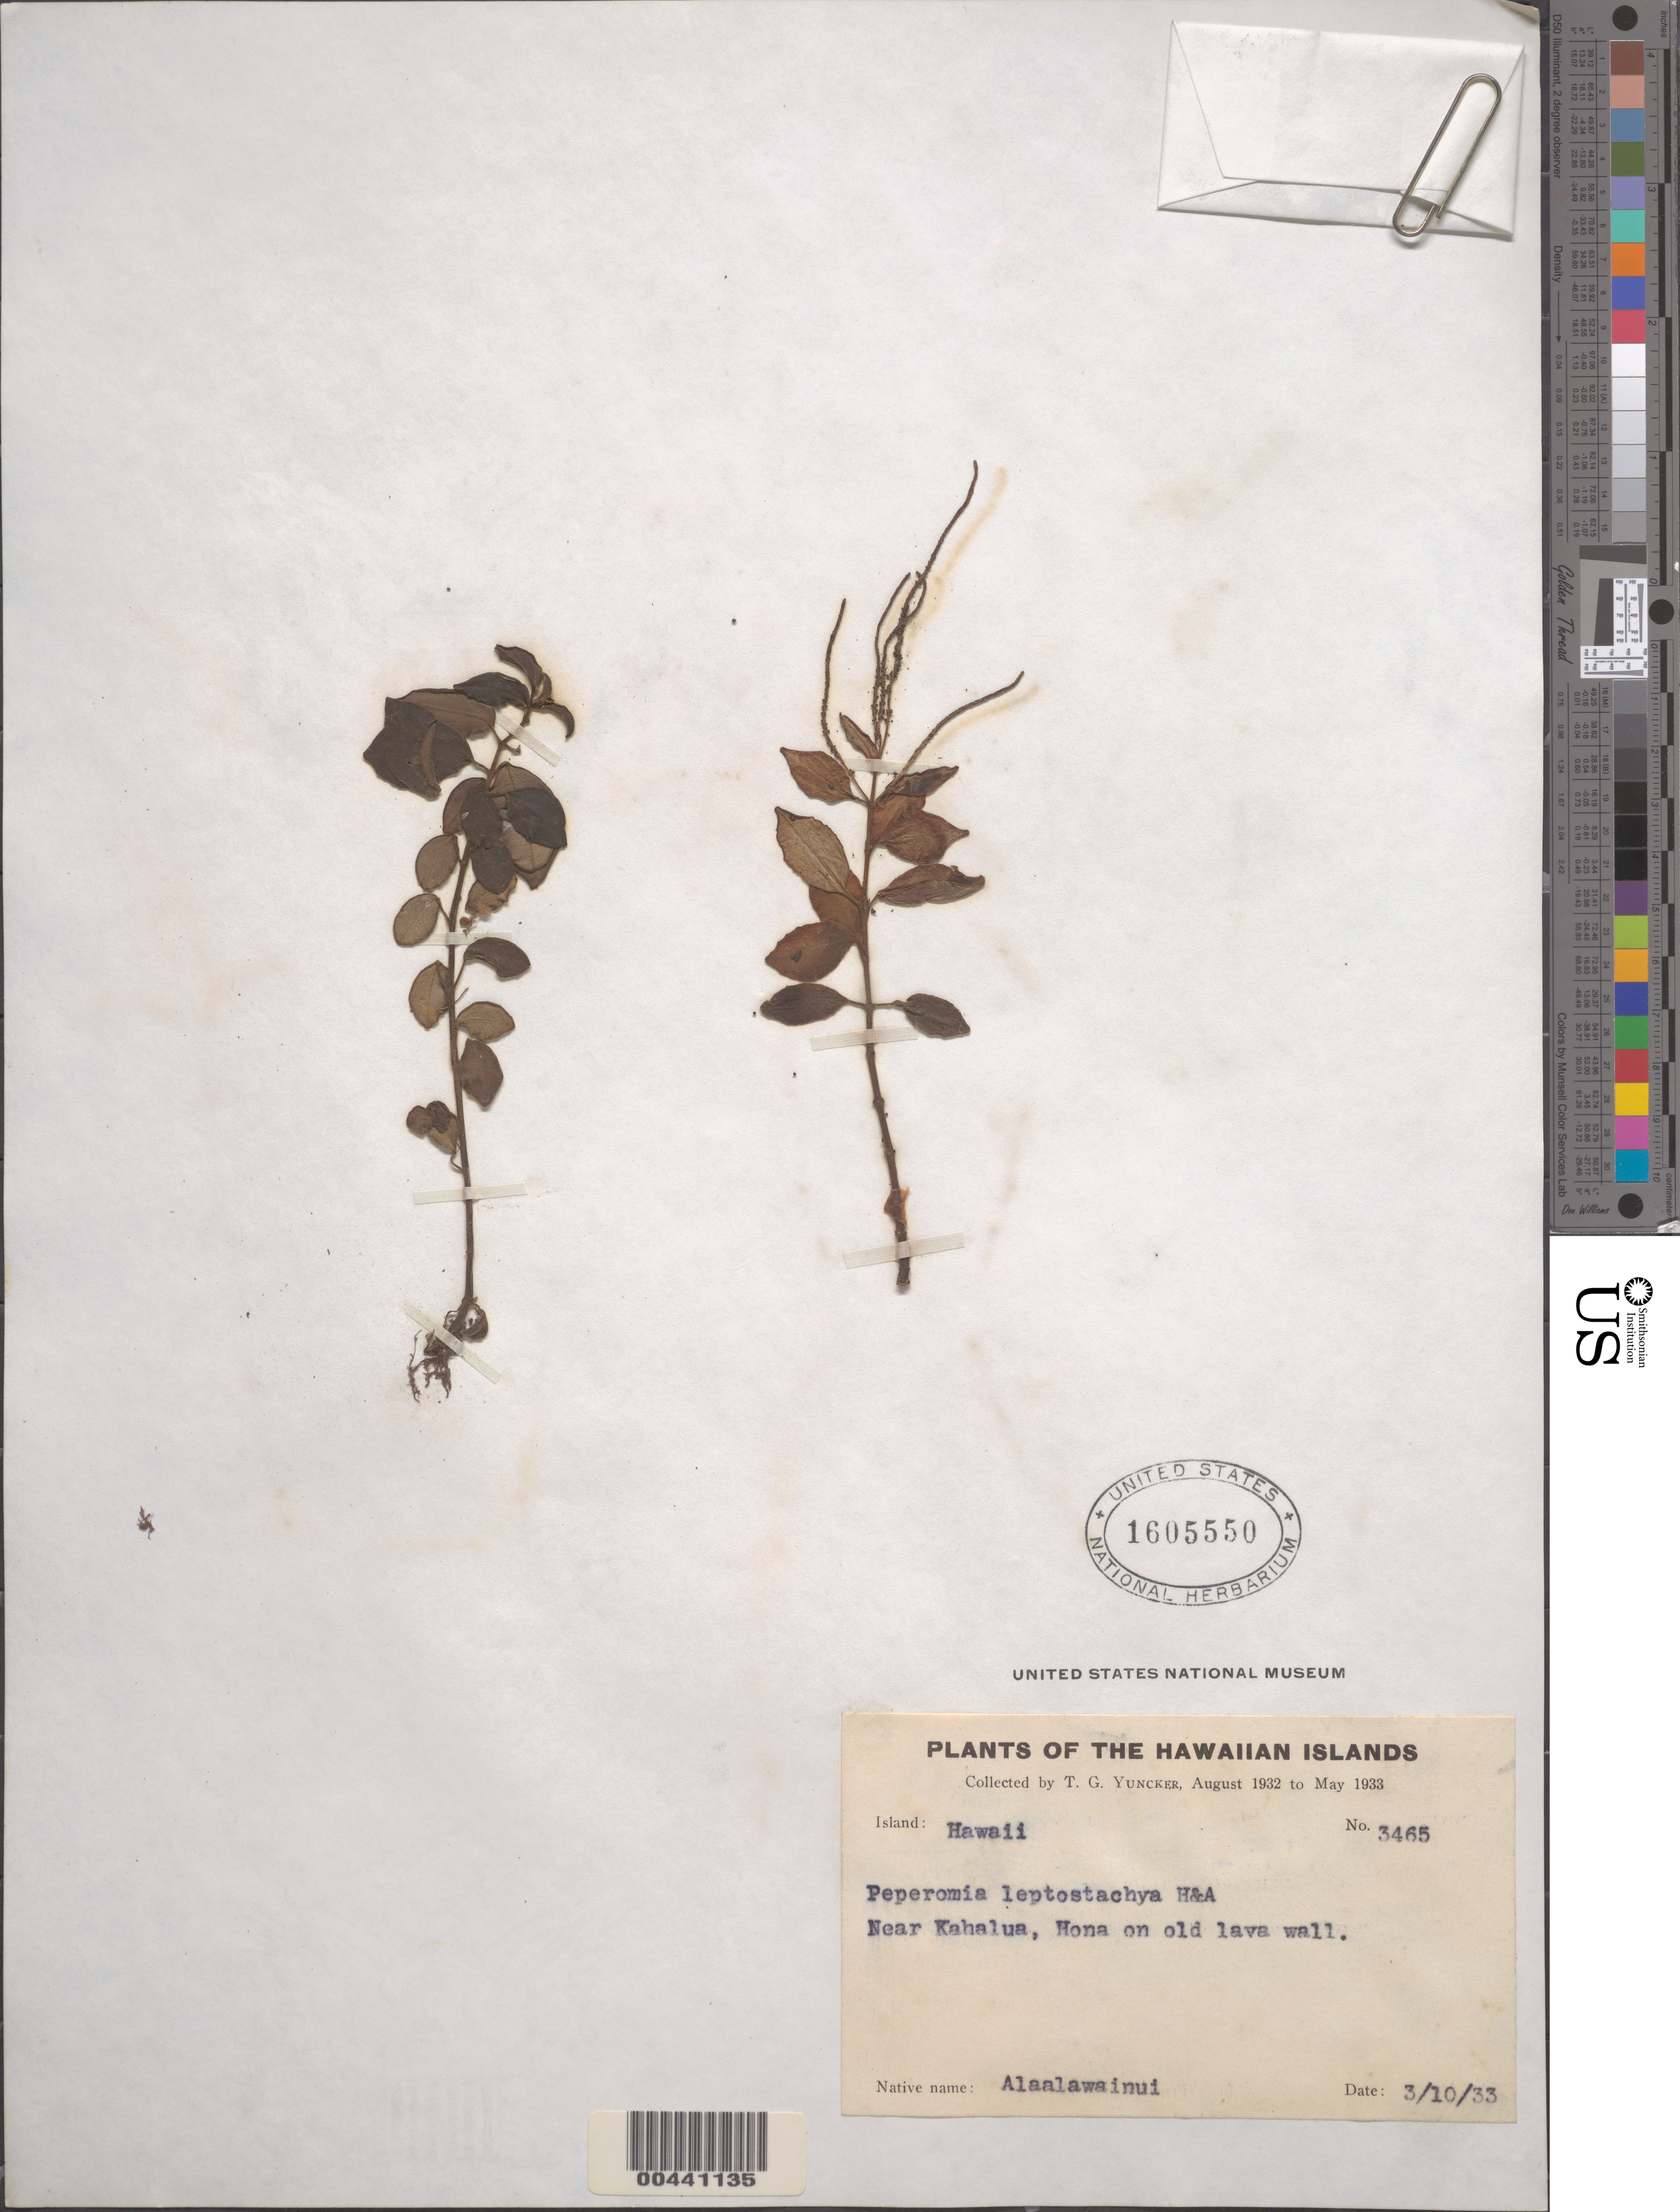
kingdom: Plantae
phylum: Tracheophyta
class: Magnoliopsida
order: Piperales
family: Piperaceae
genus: Peperomia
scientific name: Peperomia leptostachya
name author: Hook. & Arn.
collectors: T. G. Yuncker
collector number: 3465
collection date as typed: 10 Mar 1933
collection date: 1933-03-10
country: United States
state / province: Hawaii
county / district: Hawaii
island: Hawaii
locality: Near Kahalua, Kona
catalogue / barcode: US 1605550